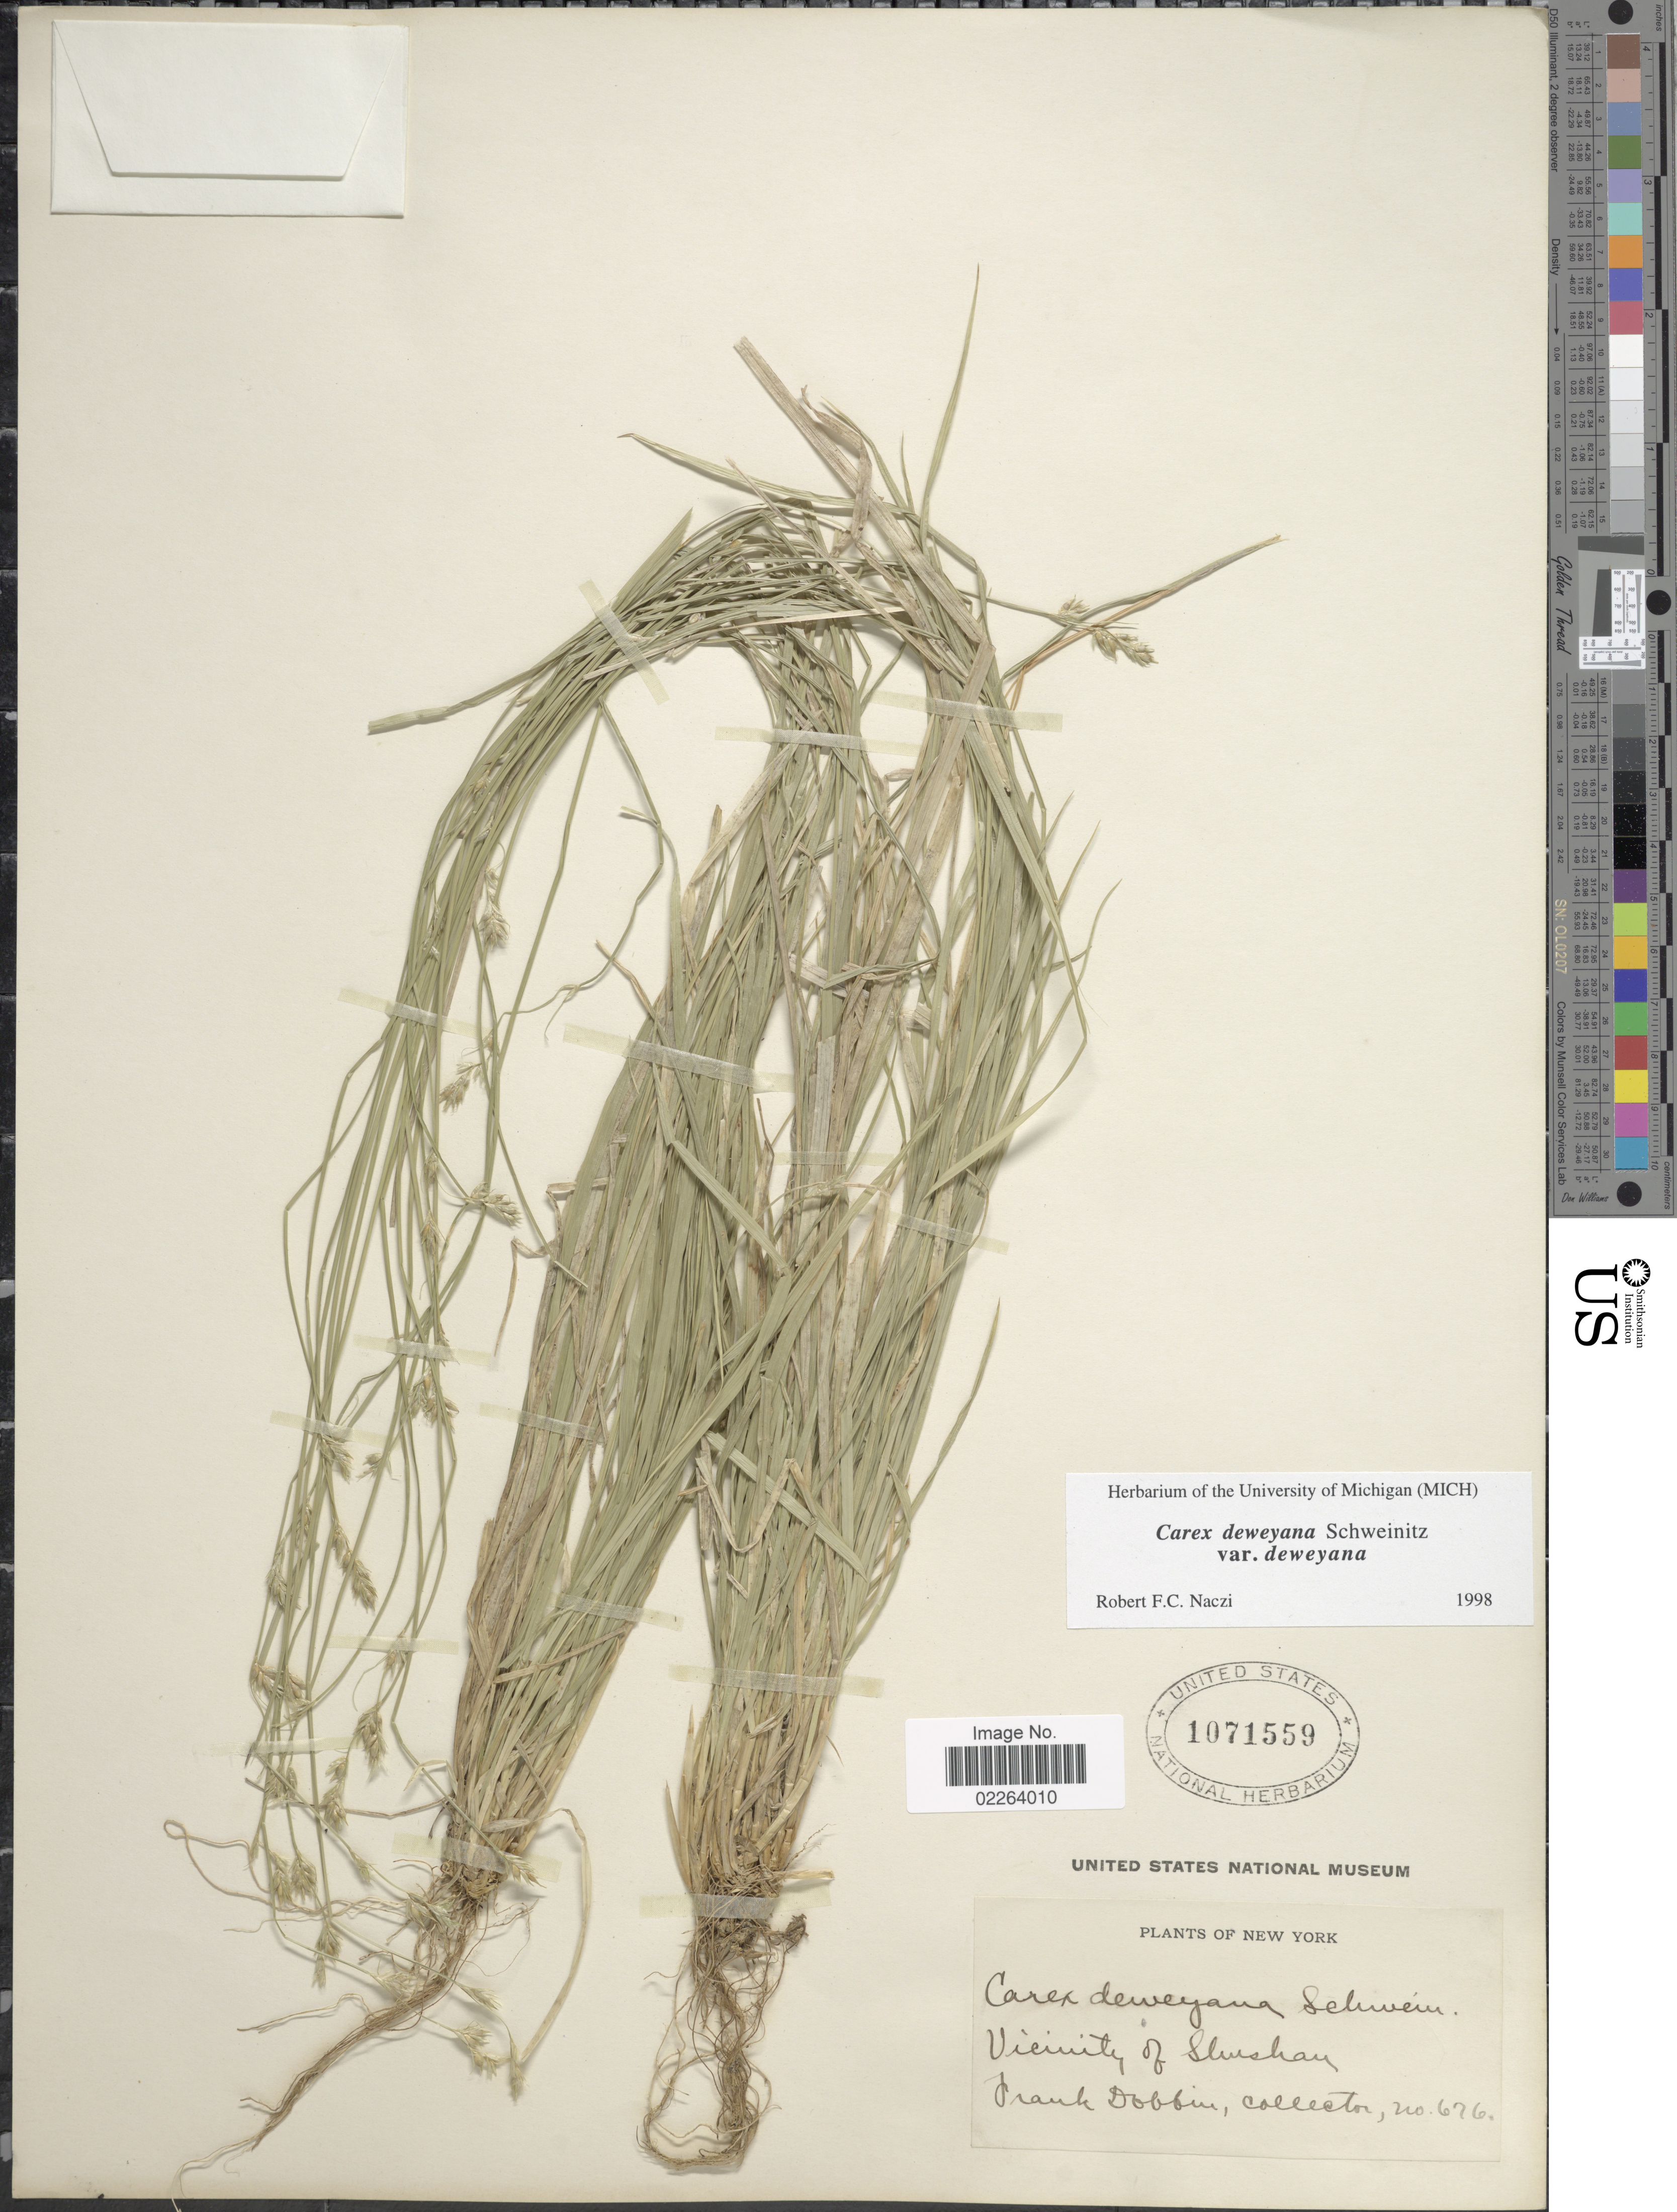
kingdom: Plantae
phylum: Tracheophyta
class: Liliopsida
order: Poales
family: Cyperaceae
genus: Carex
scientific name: Carex deweyana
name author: Schwein.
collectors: F. Dobbin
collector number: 676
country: United States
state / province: New York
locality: Vicinity of Shushan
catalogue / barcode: US 1071559